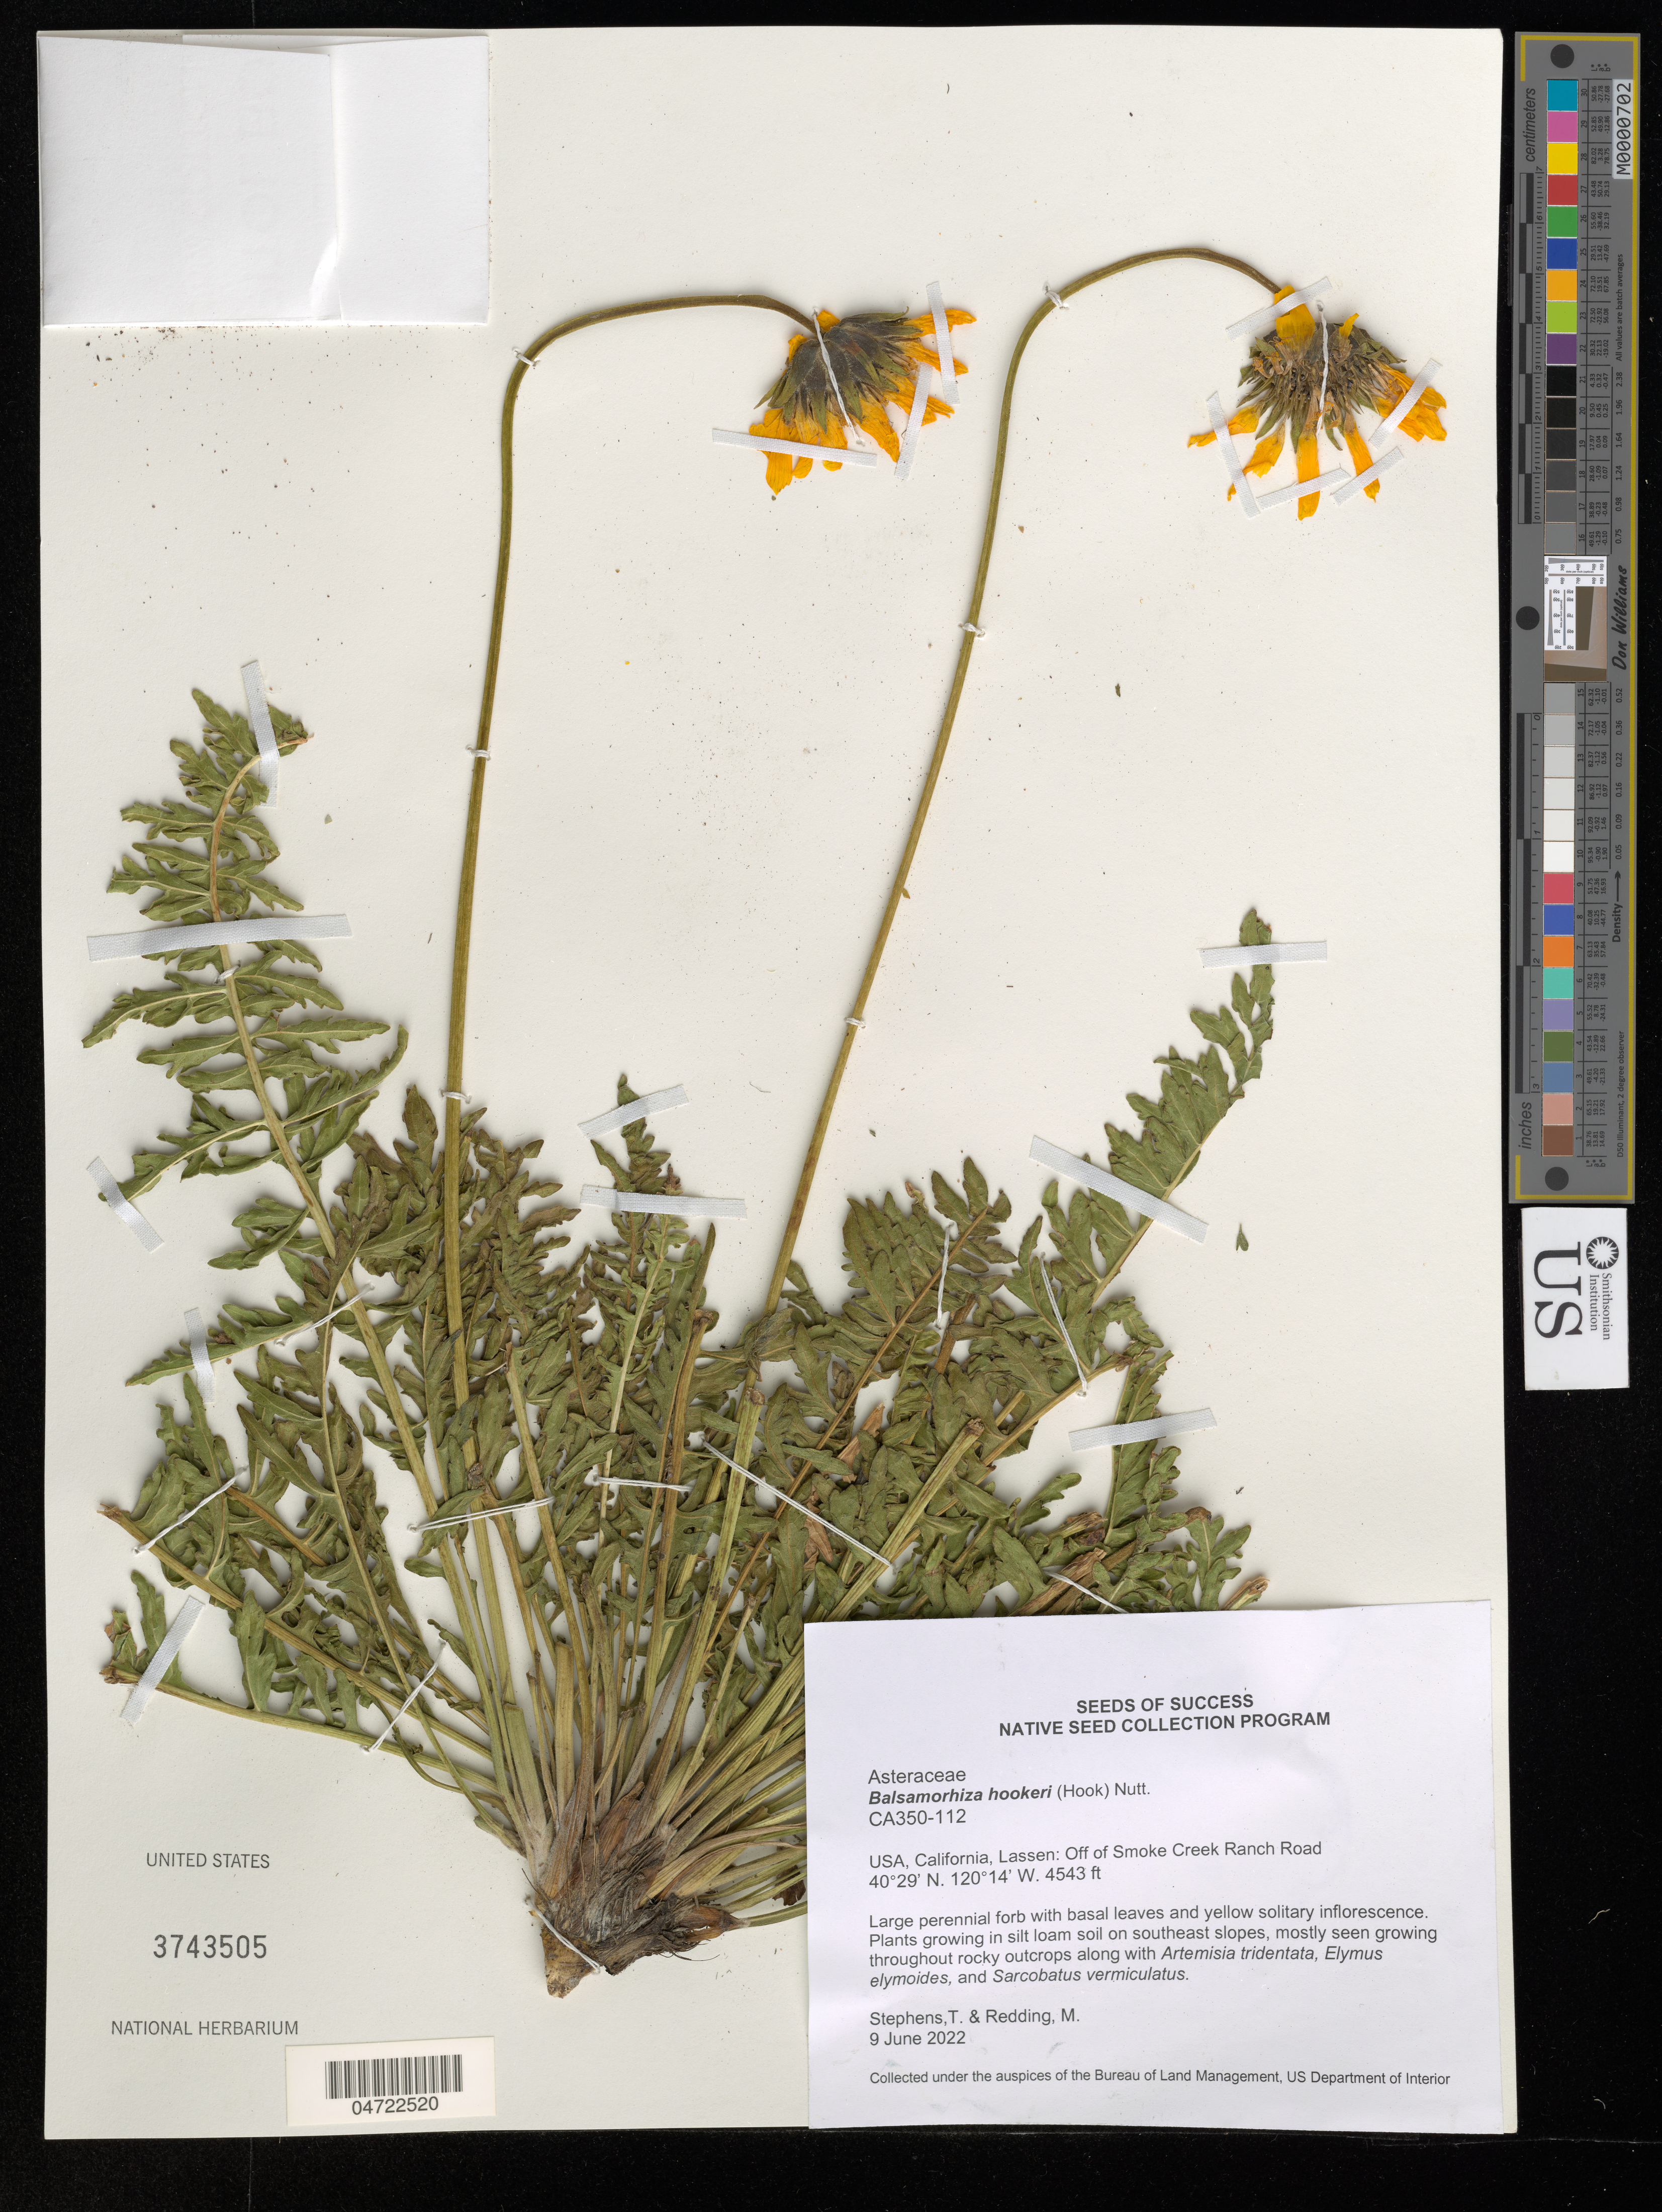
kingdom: Plantae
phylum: Tracheophyta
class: Magnoliopsida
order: Asterales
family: Asteraceae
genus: Balsamorhiza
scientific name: Balsamorhiza hookeri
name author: Nutt.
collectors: T. Stephens & M. Redding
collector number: CA350-112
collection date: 2022-06-09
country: United States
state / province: California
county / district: Lassen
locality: Lassen: Off of Smoke Creek Ranch Road.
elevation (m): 1385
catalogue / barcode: US 3743505